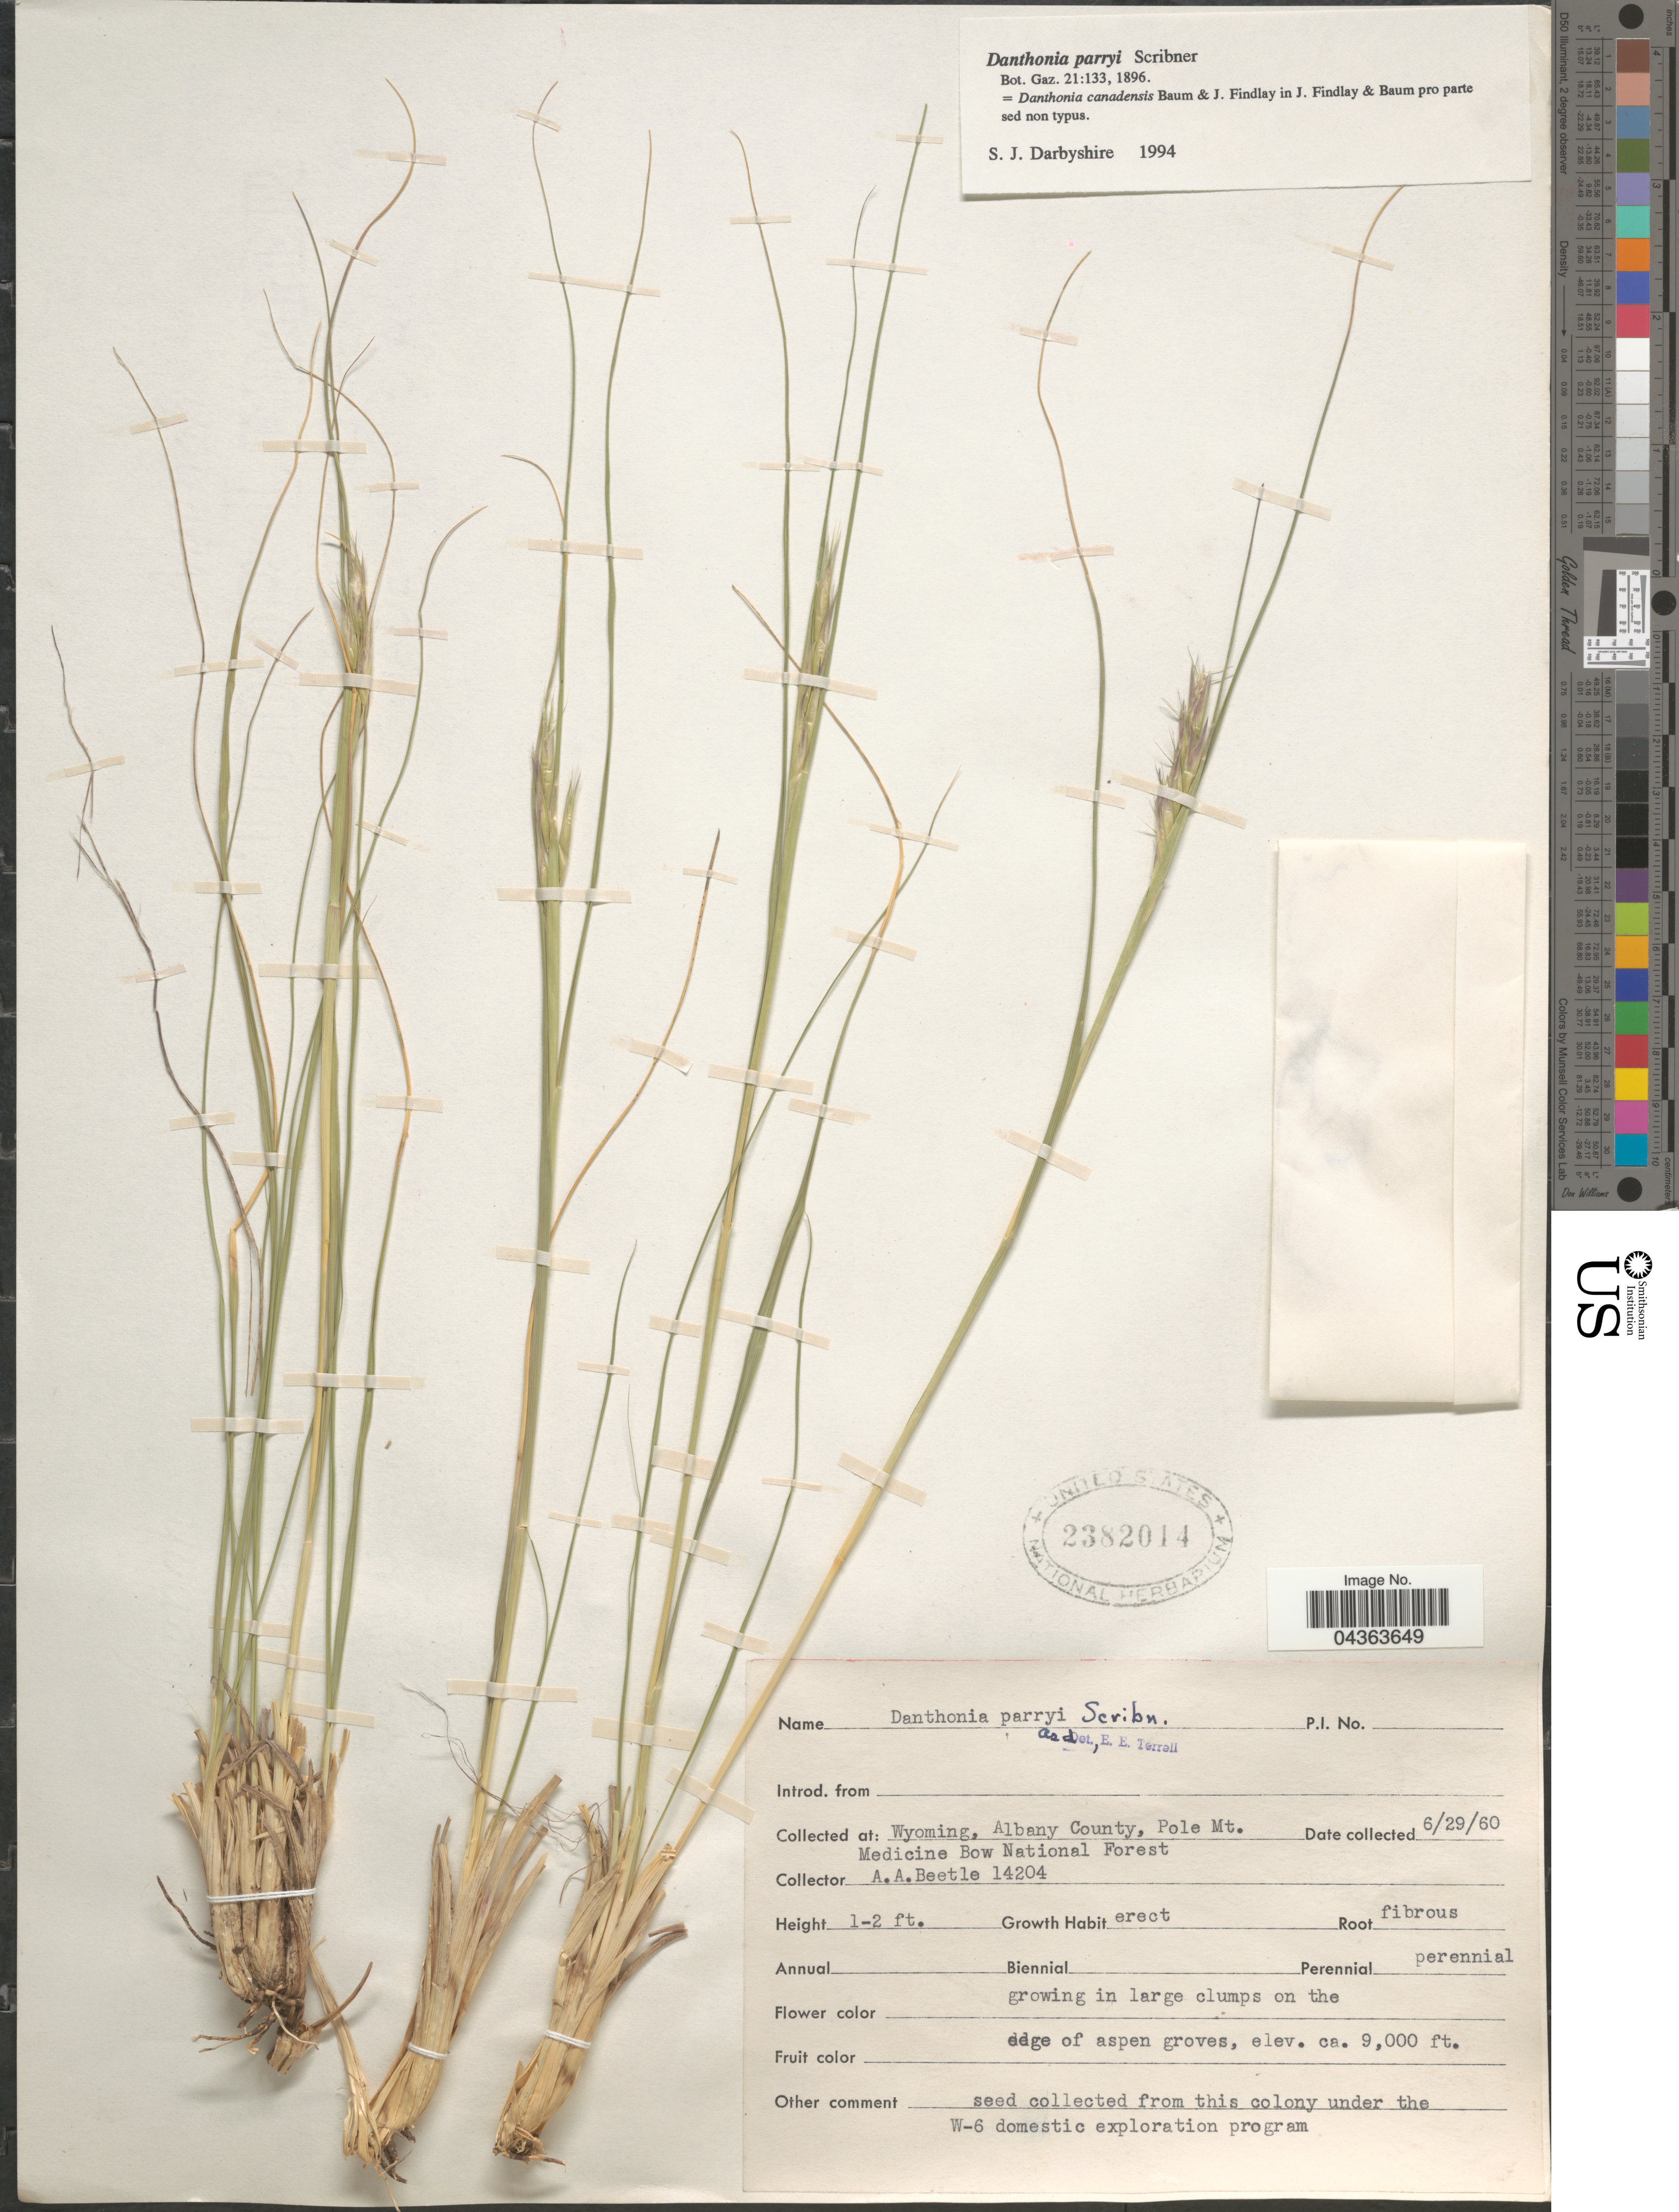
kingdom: Plantae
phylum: Tracheophyta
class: Liliopsida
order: Poales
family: Poaceae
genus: Danthonia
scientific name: Danthonia parryi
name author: Scribn.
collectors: A. A. Beetle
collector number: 14204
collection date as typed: Transcribed d/m/y: 29/6/60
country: United States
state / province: Wyoming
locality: Albany County, Pole Mt. Medicine Bow National Forest.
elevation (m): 2743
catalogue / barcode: US 2382014